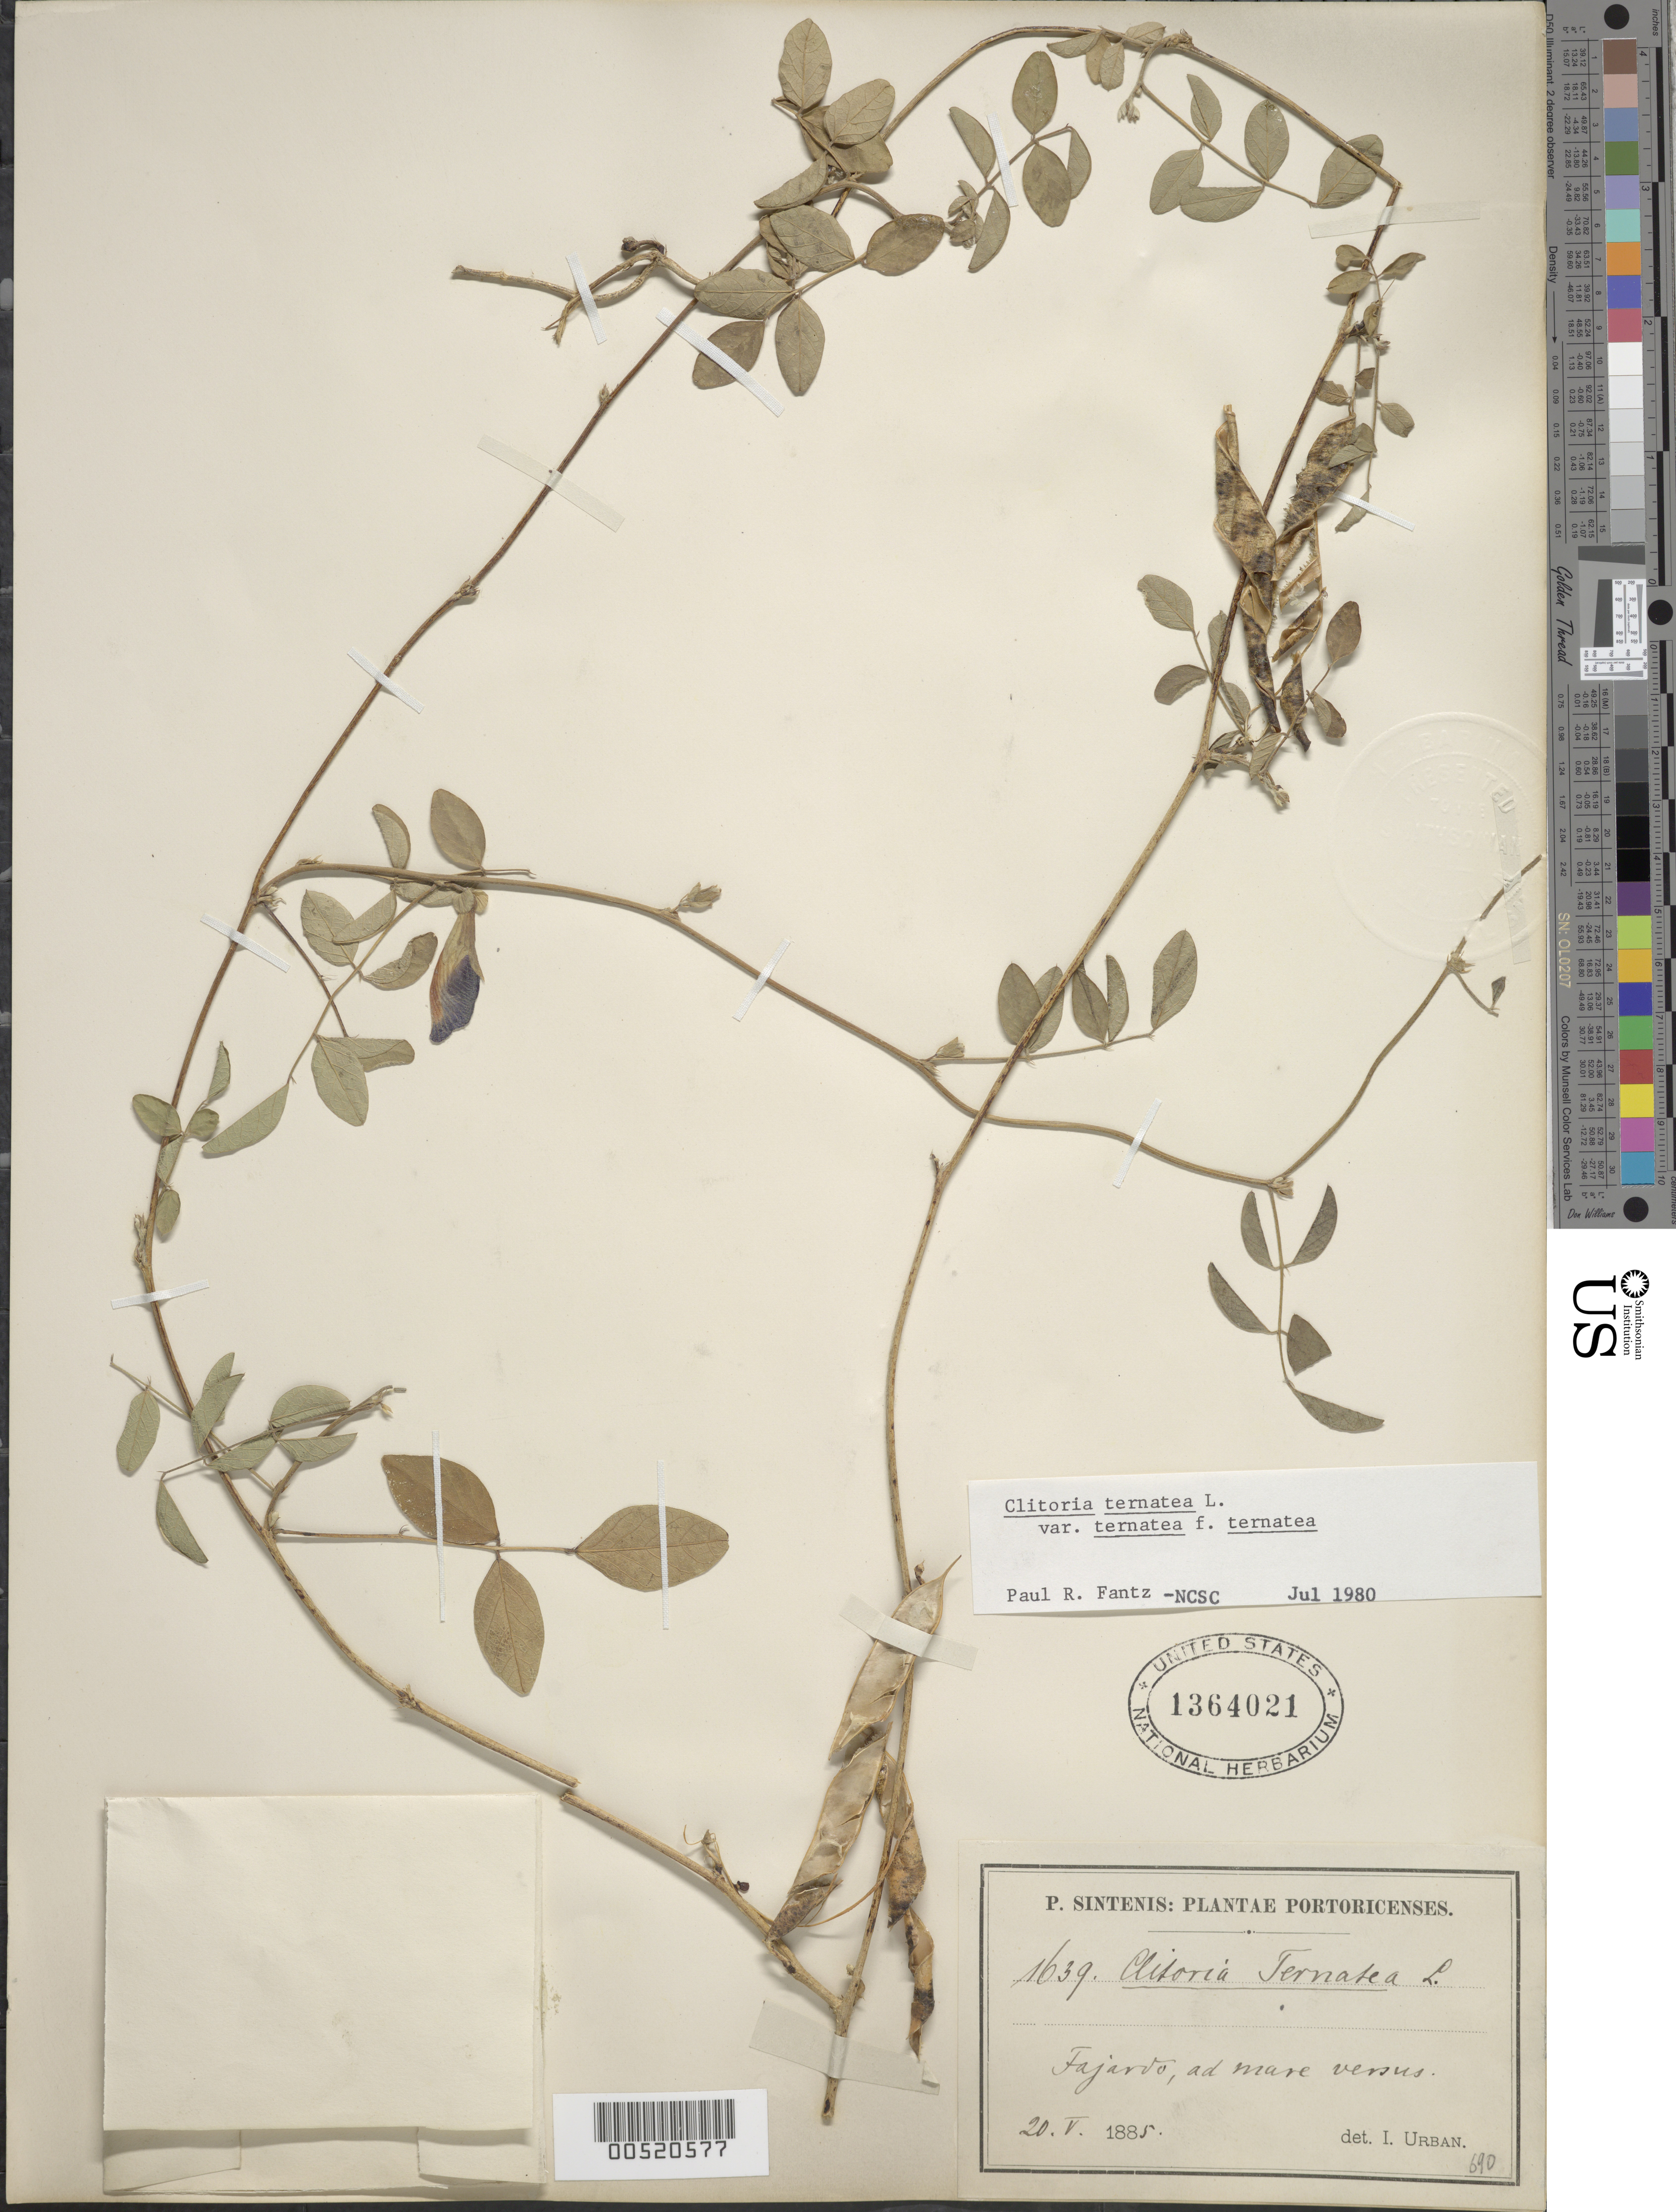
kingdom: Plantae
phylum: Tracheophyta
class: Magnoliopsida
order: Fabales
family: Fabaceae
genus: Clitoria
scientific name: Clitoria ternatea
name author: L.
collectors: P. Sintenis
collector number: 1639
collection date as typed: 20 May 1885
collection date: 1885-05-20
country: Puerto Rico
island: Greater Antilles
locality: Fajardo ad mare versus.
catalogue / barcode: US 1364021